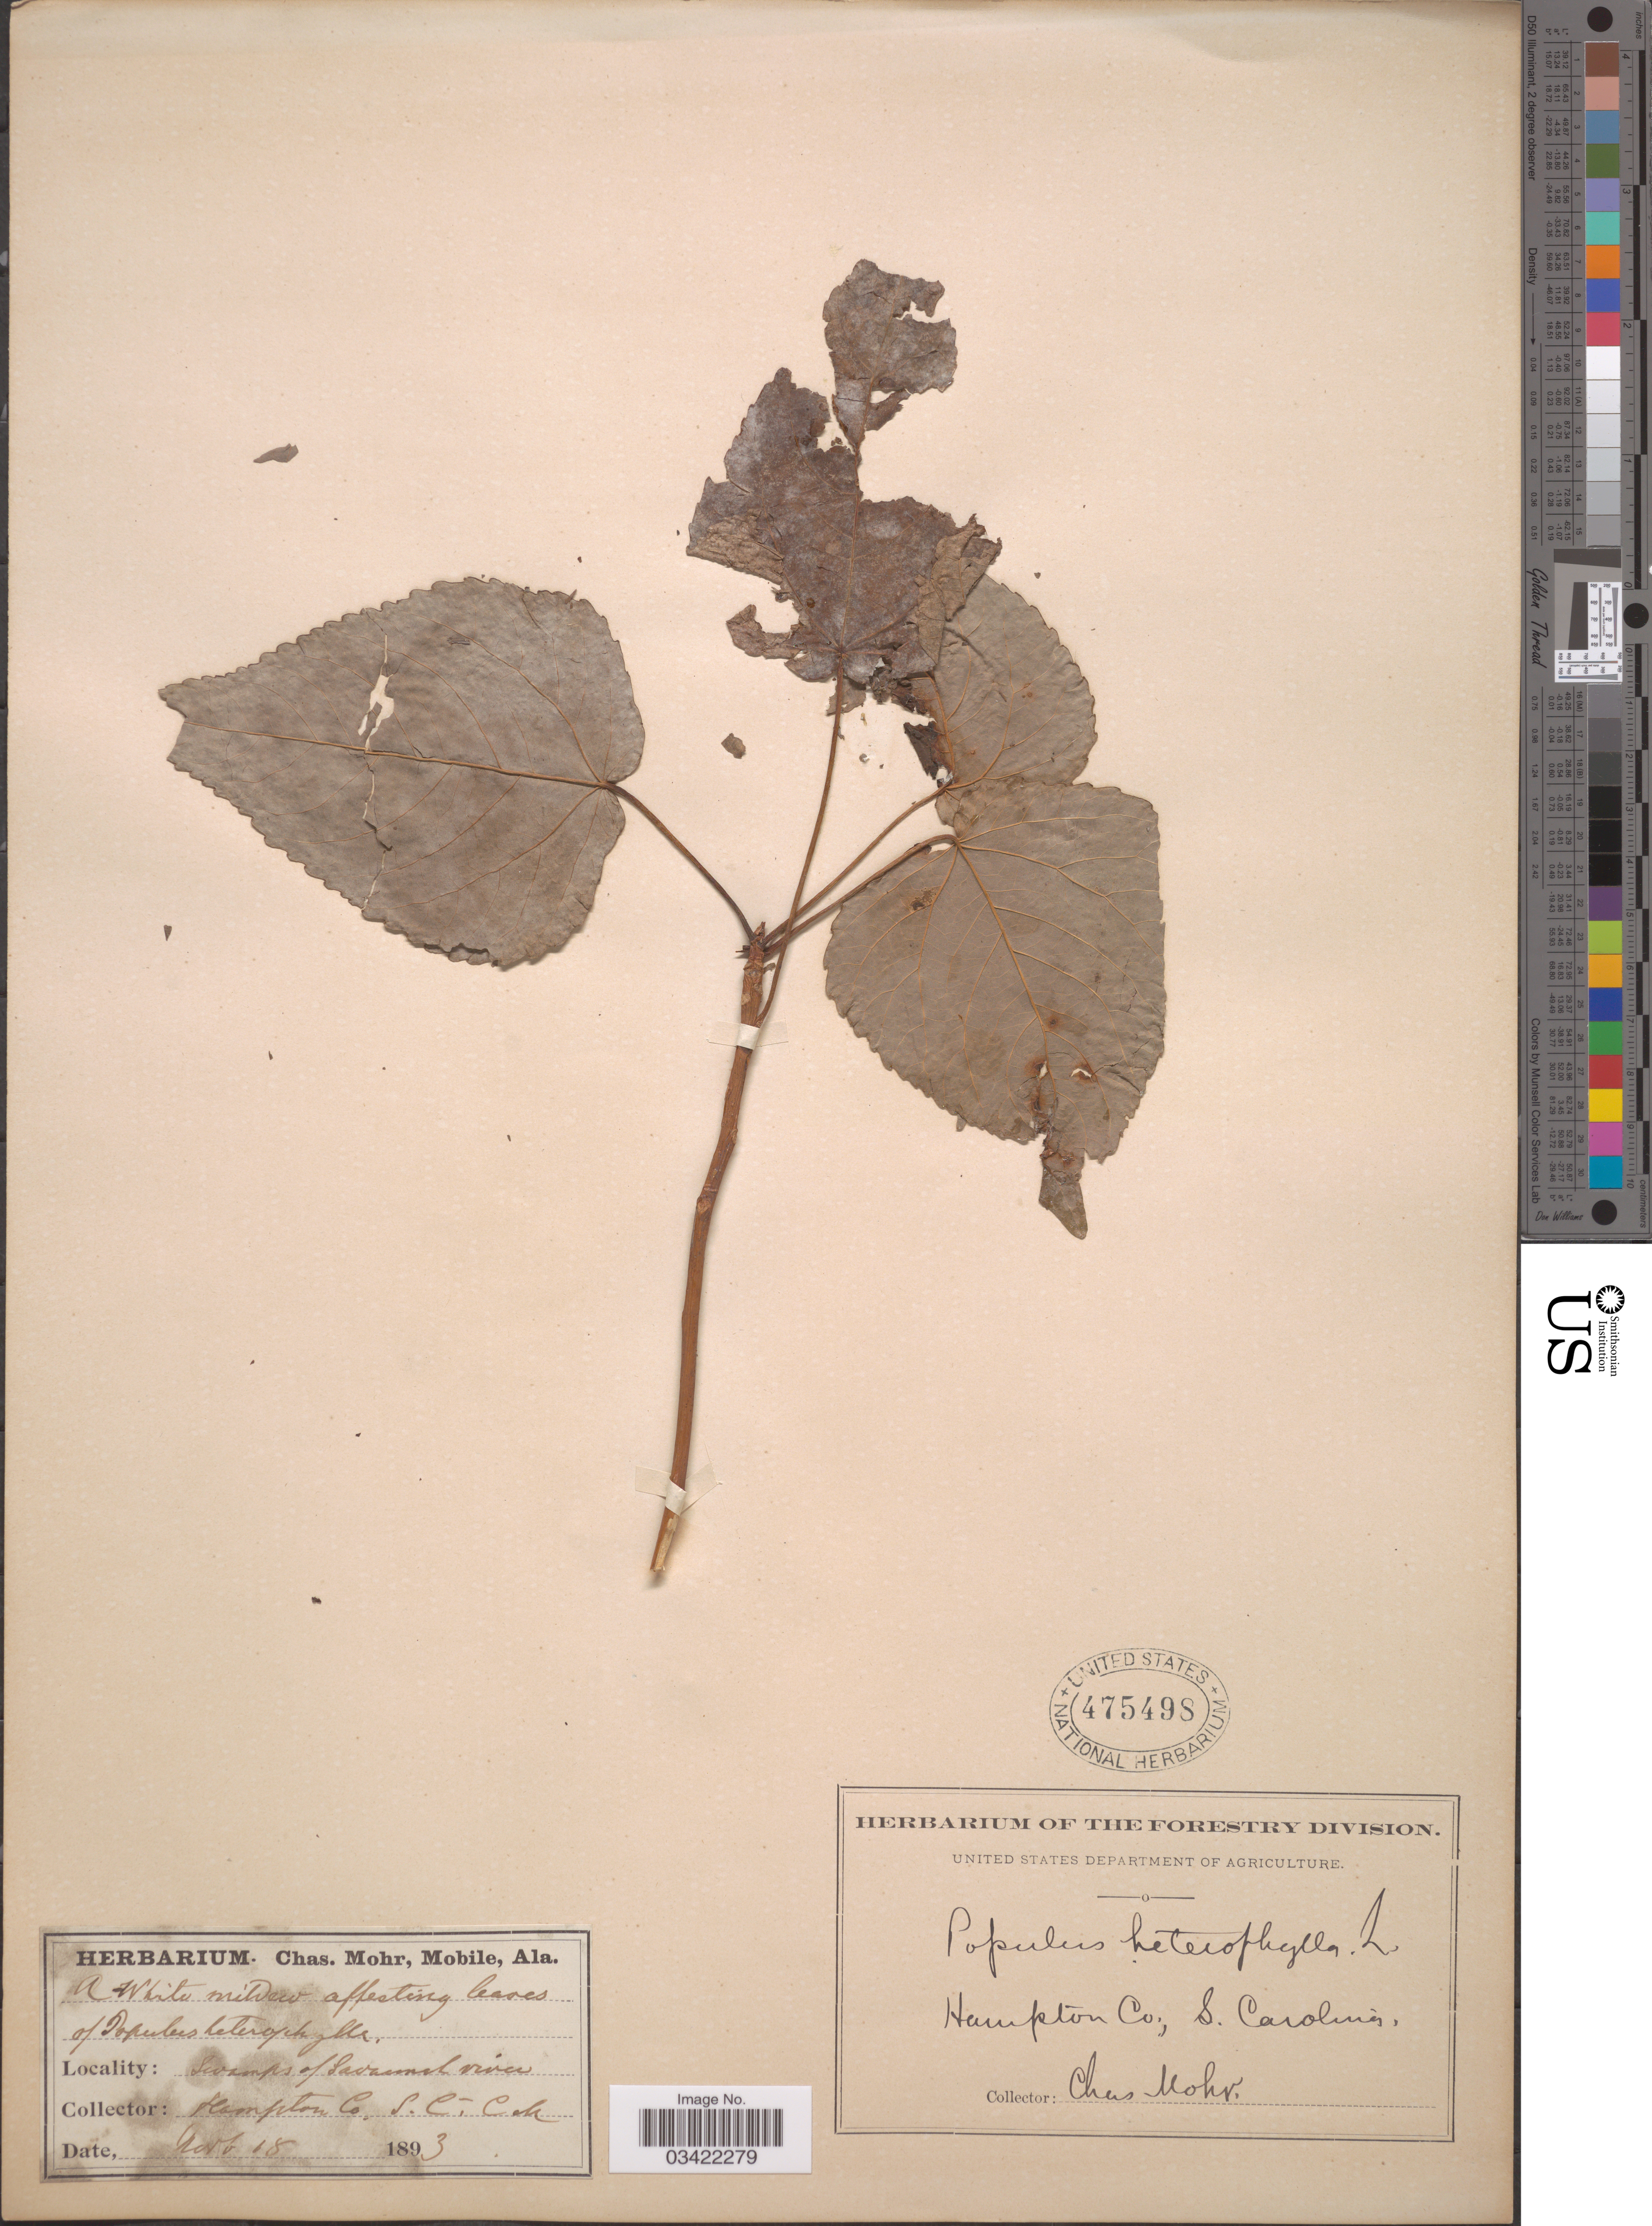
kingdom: Plantae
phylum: Tracheophyta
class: Magnoliopsida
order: Malpighiales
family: Salicaceae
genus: Populus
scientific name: Populus heterophylla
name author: L.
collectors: Mohr, C. T. (herbarium)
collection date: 1893-11-18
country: United States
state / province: South Carolina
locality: Hampton Co.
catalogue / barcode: US 475498